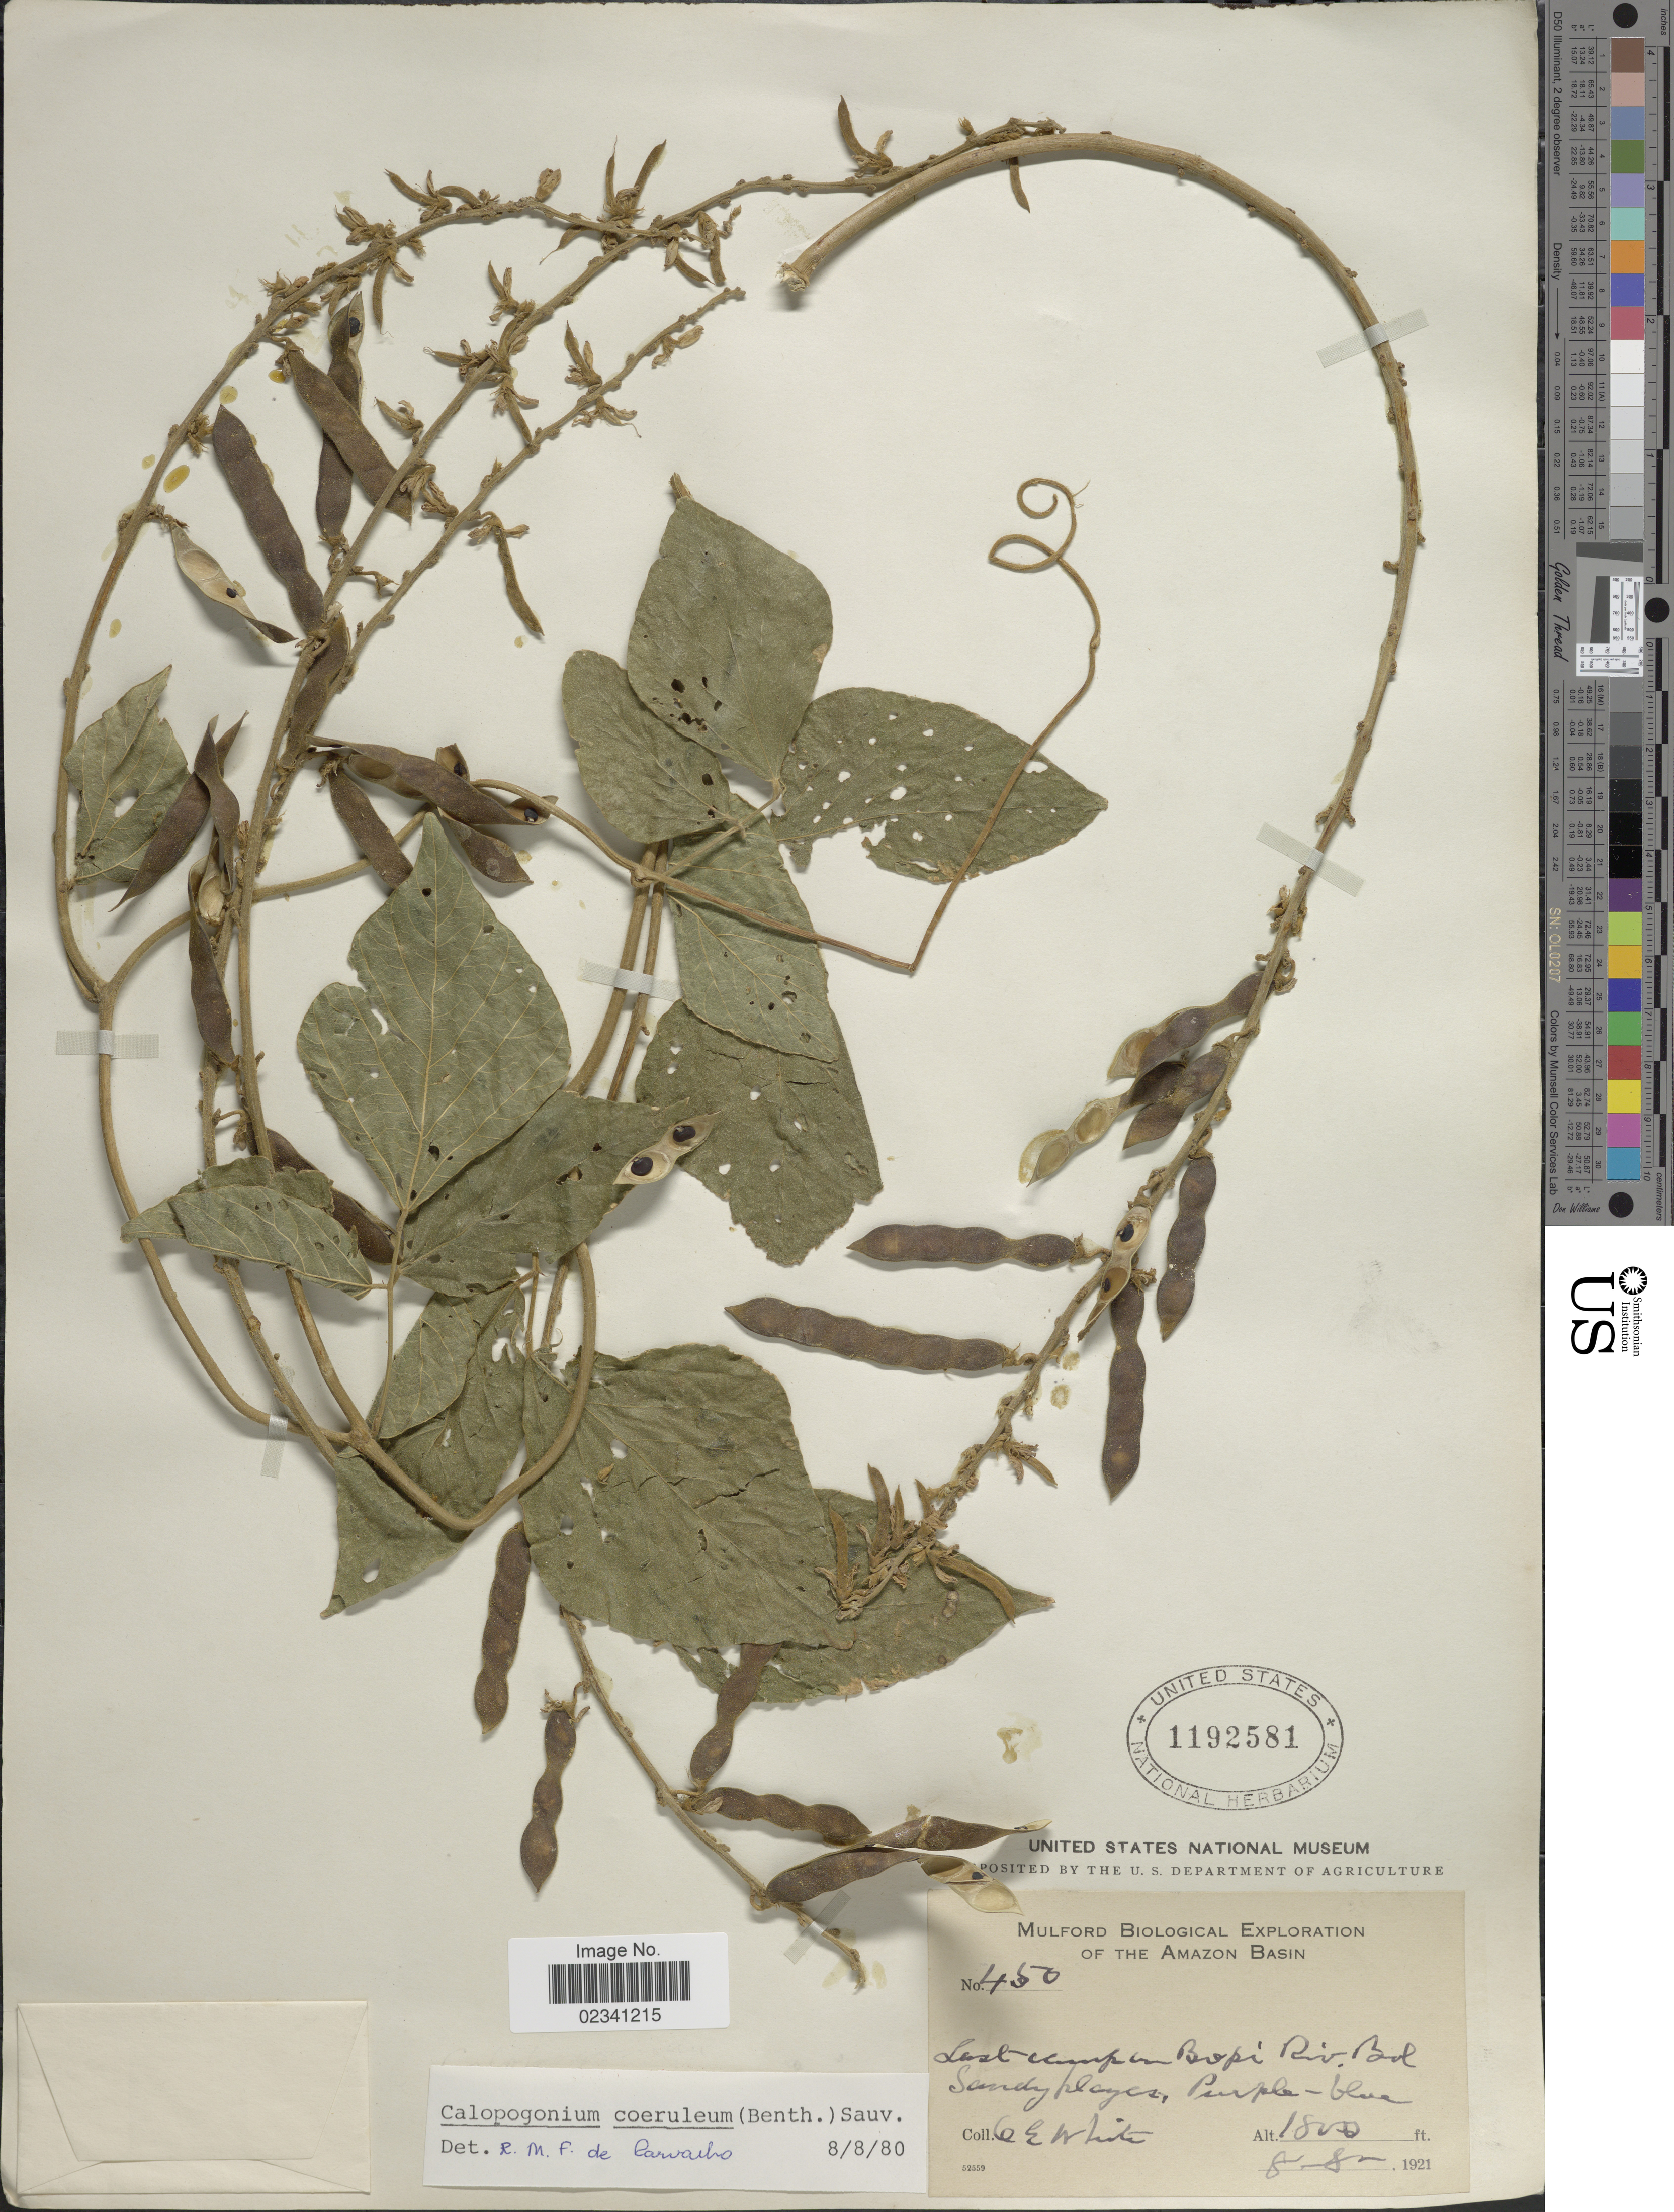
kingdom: Plantae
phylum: Tracheophyta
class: Magnoliopsida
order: Fabales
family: Fabaceae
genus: Calopogonium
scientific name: Calopogonium caeruleum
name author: (Benth.) C. Wright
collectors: O. E. White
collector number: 450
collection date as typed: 8-8-1921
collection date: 1921-08-08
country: Bolivia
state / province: La Paz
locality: Bopi River, last camp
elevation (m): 549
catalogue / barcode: US 1192581